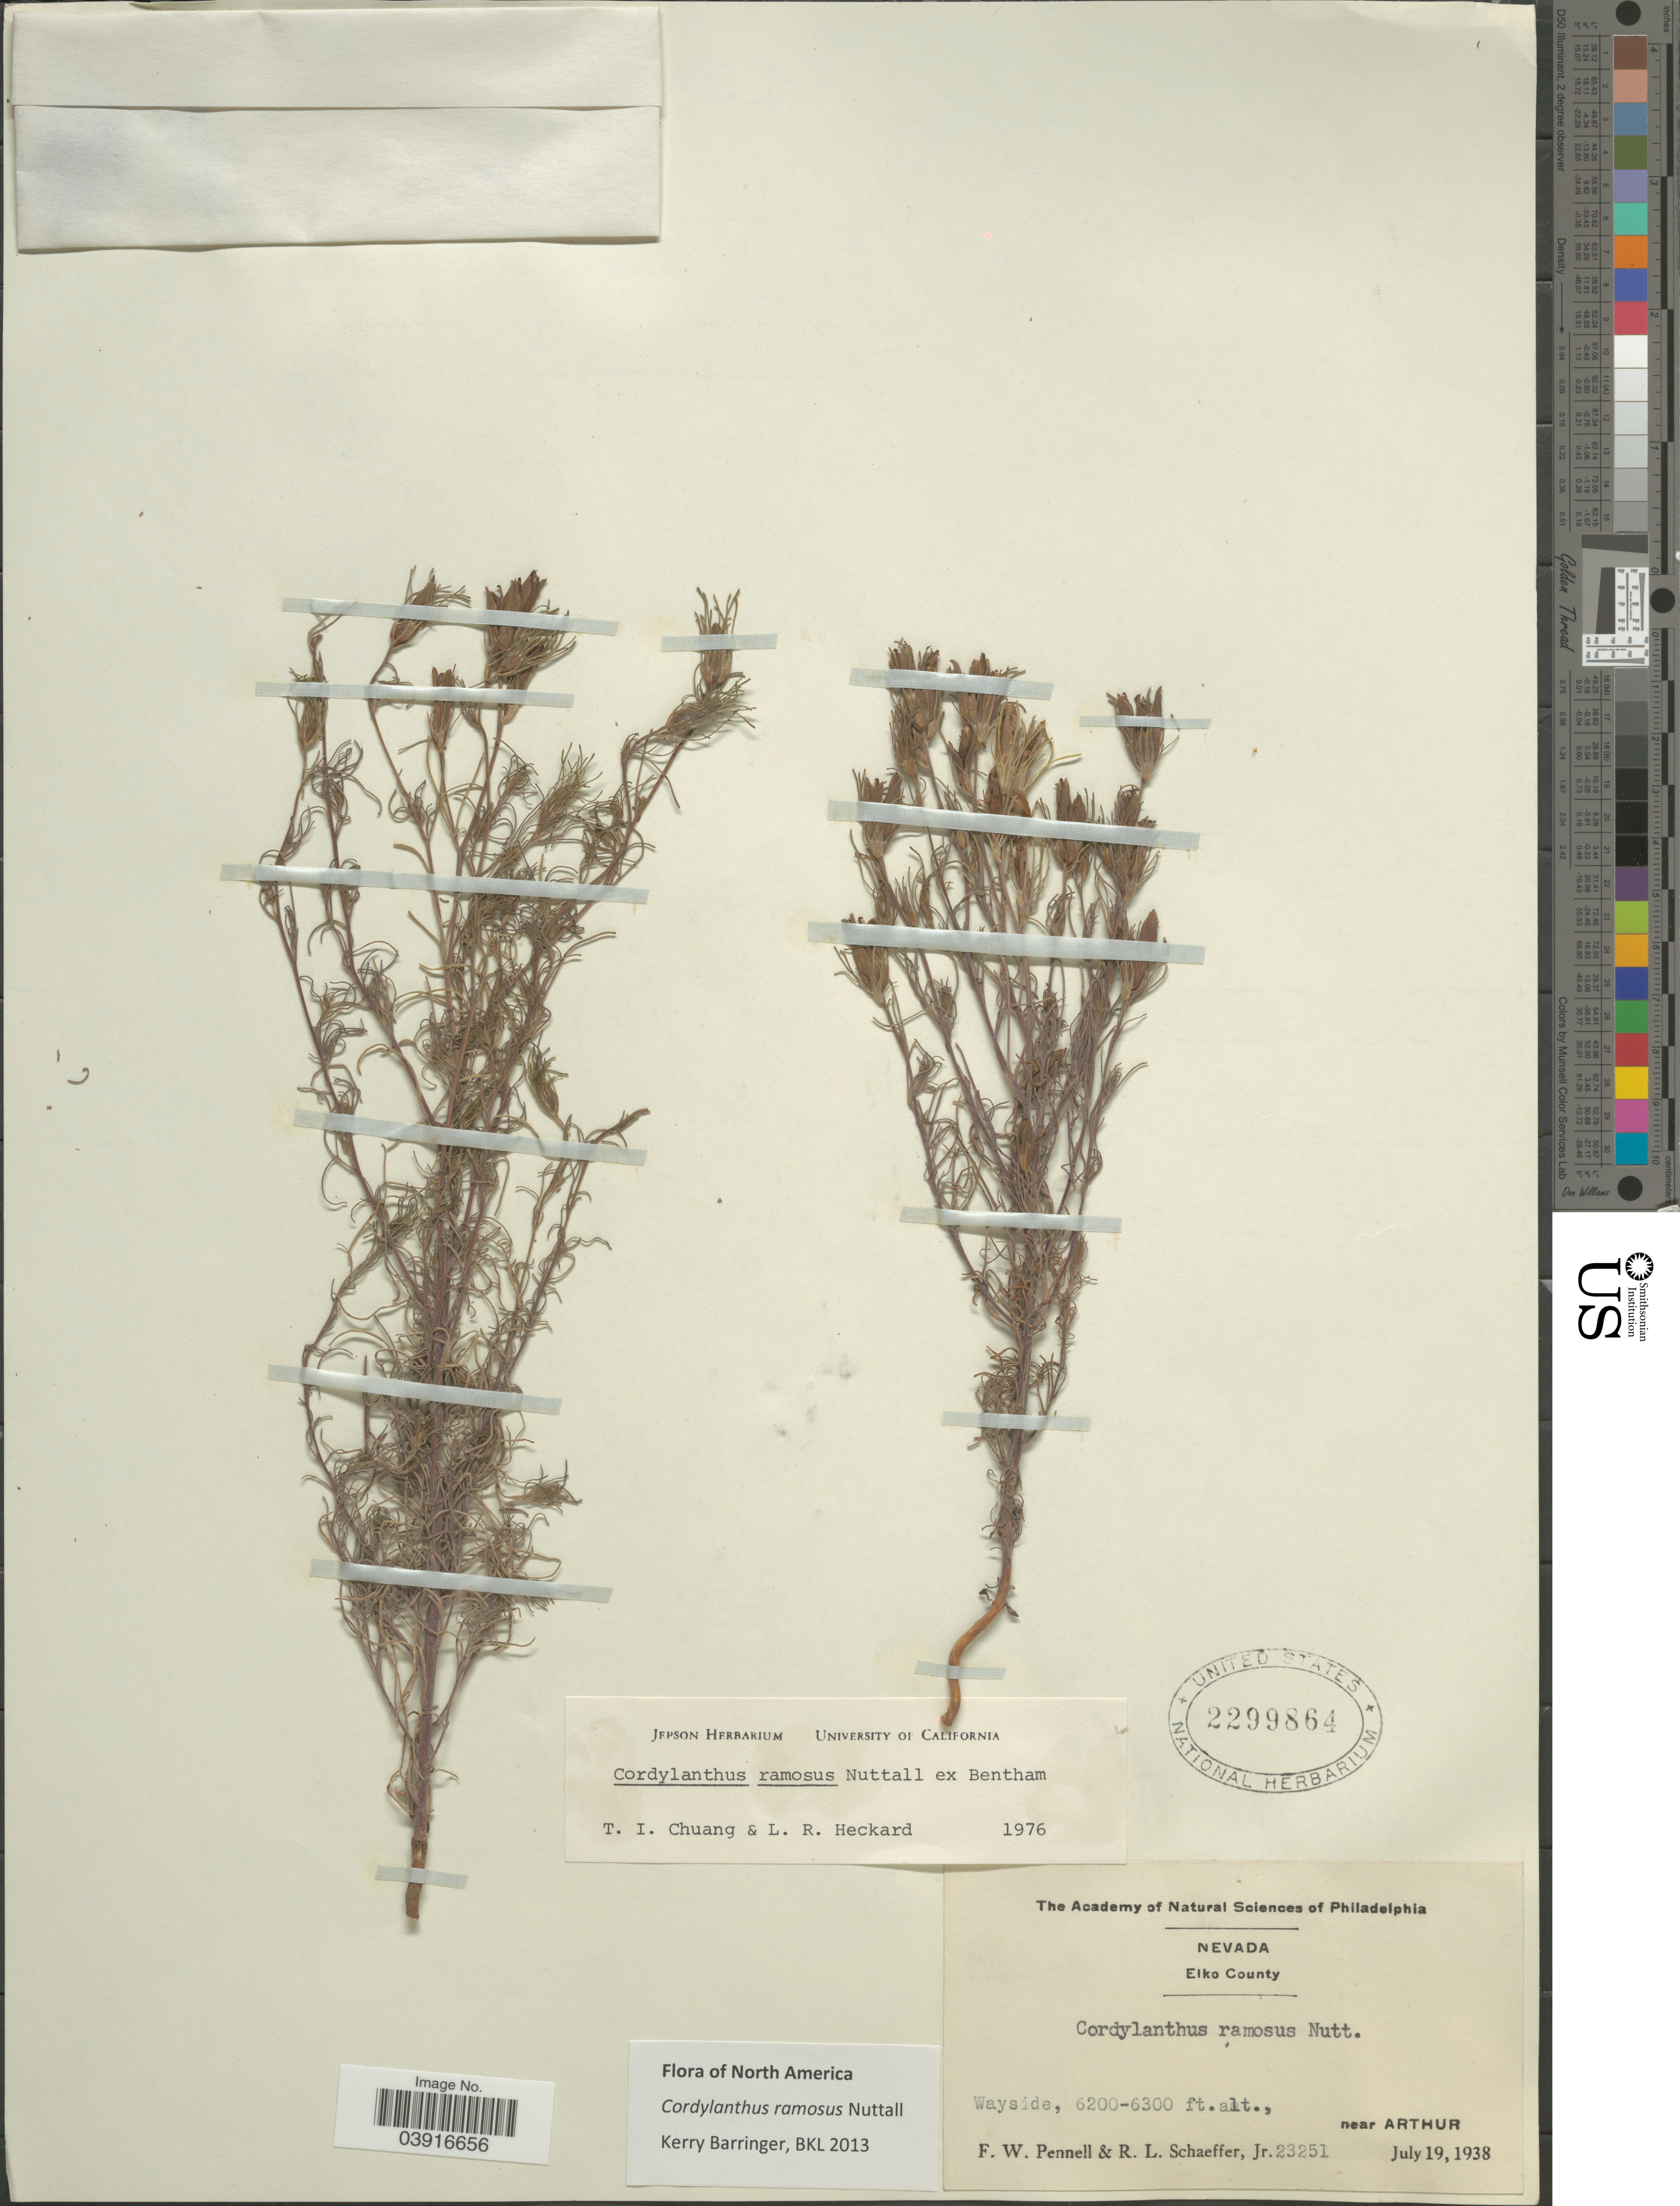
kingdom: Plantae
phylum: Tracheophyta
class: Magnoliopsida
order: Lamiales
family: Orobanchaceae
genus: Cordylanthus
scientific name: Cordylanthus ramosus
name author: Nutt. ex Benth.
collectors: F. W. Pennell & R. L. Schaeffer Jr.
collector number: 23251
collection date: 1938-07-19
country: United States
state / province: Nevada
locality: Elko County. Wayside, near Arthur.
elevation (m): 1890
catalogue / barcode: US 2299864